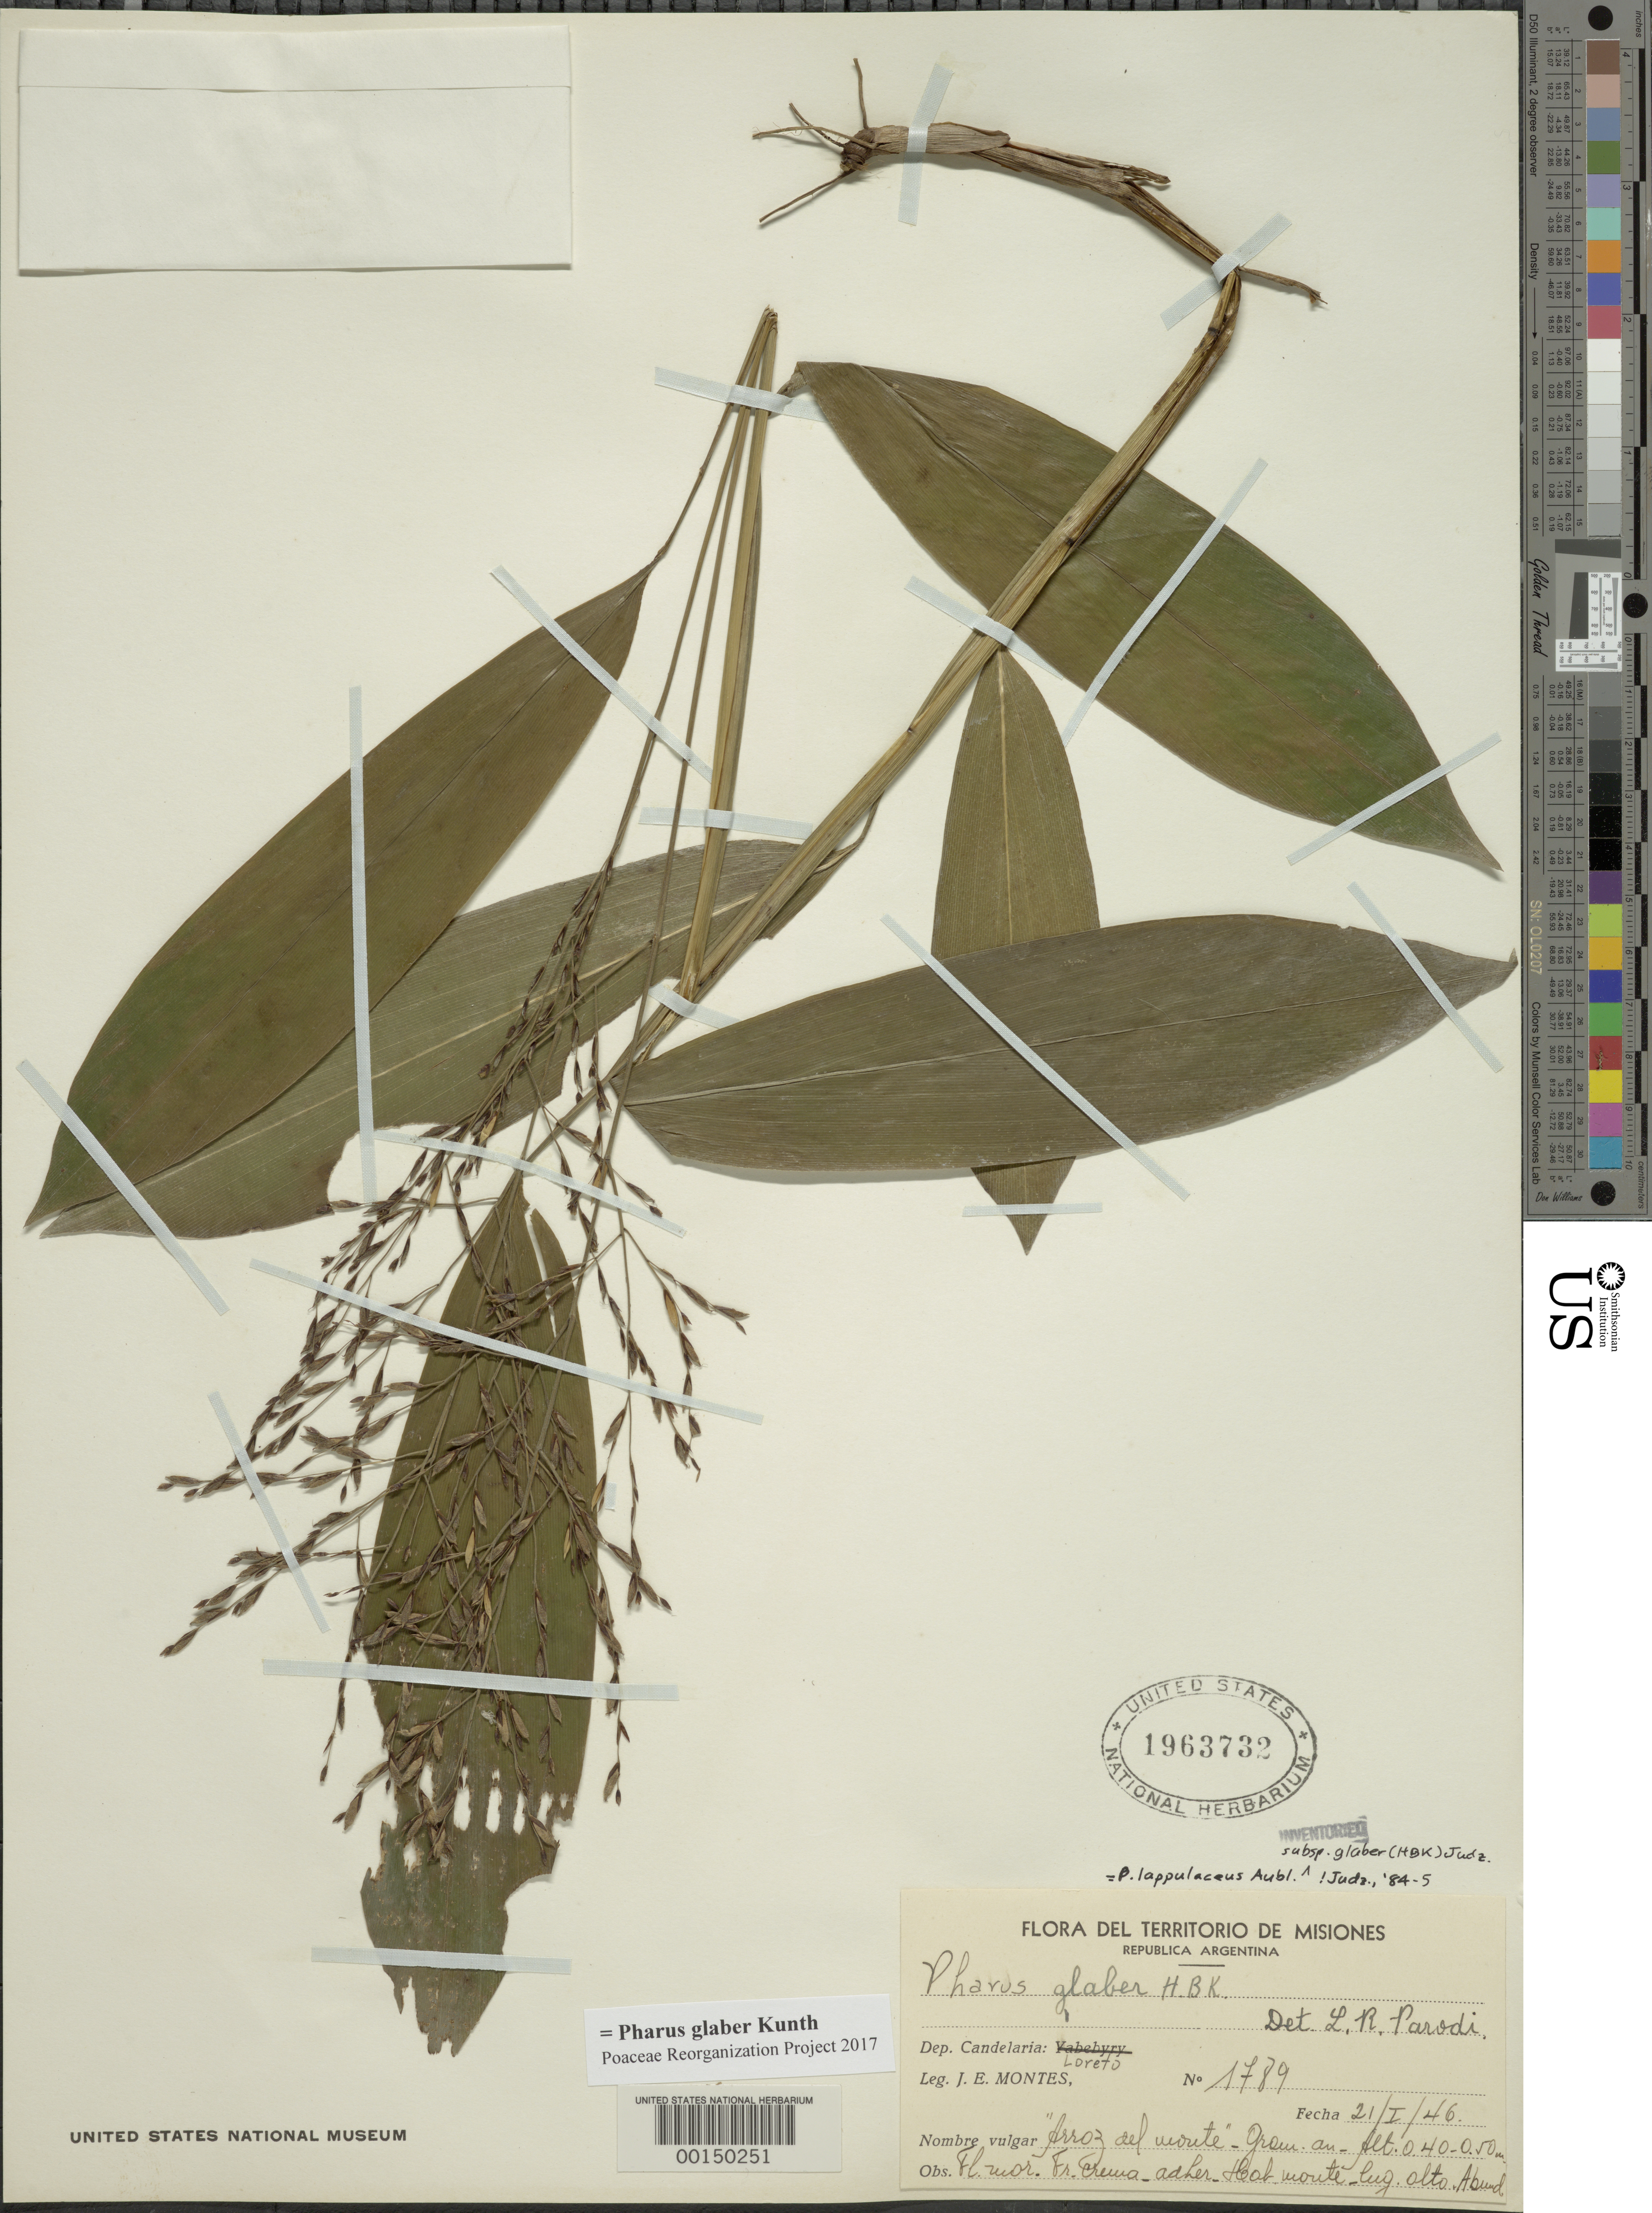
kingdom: Plantae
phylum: Tracheophyta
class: Liliopsida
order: Poales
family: Poaceae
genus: Pharus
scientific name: Pharus glaber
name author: Kunth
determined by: Poaceae Reorganization Project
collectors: J. E. Montes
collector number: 1789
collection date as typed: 21 Jan 1946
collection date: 1946-01-21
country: Argentina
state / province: Misiones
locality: Candelaria: Loreto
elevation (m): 40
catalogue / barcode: US 1963732